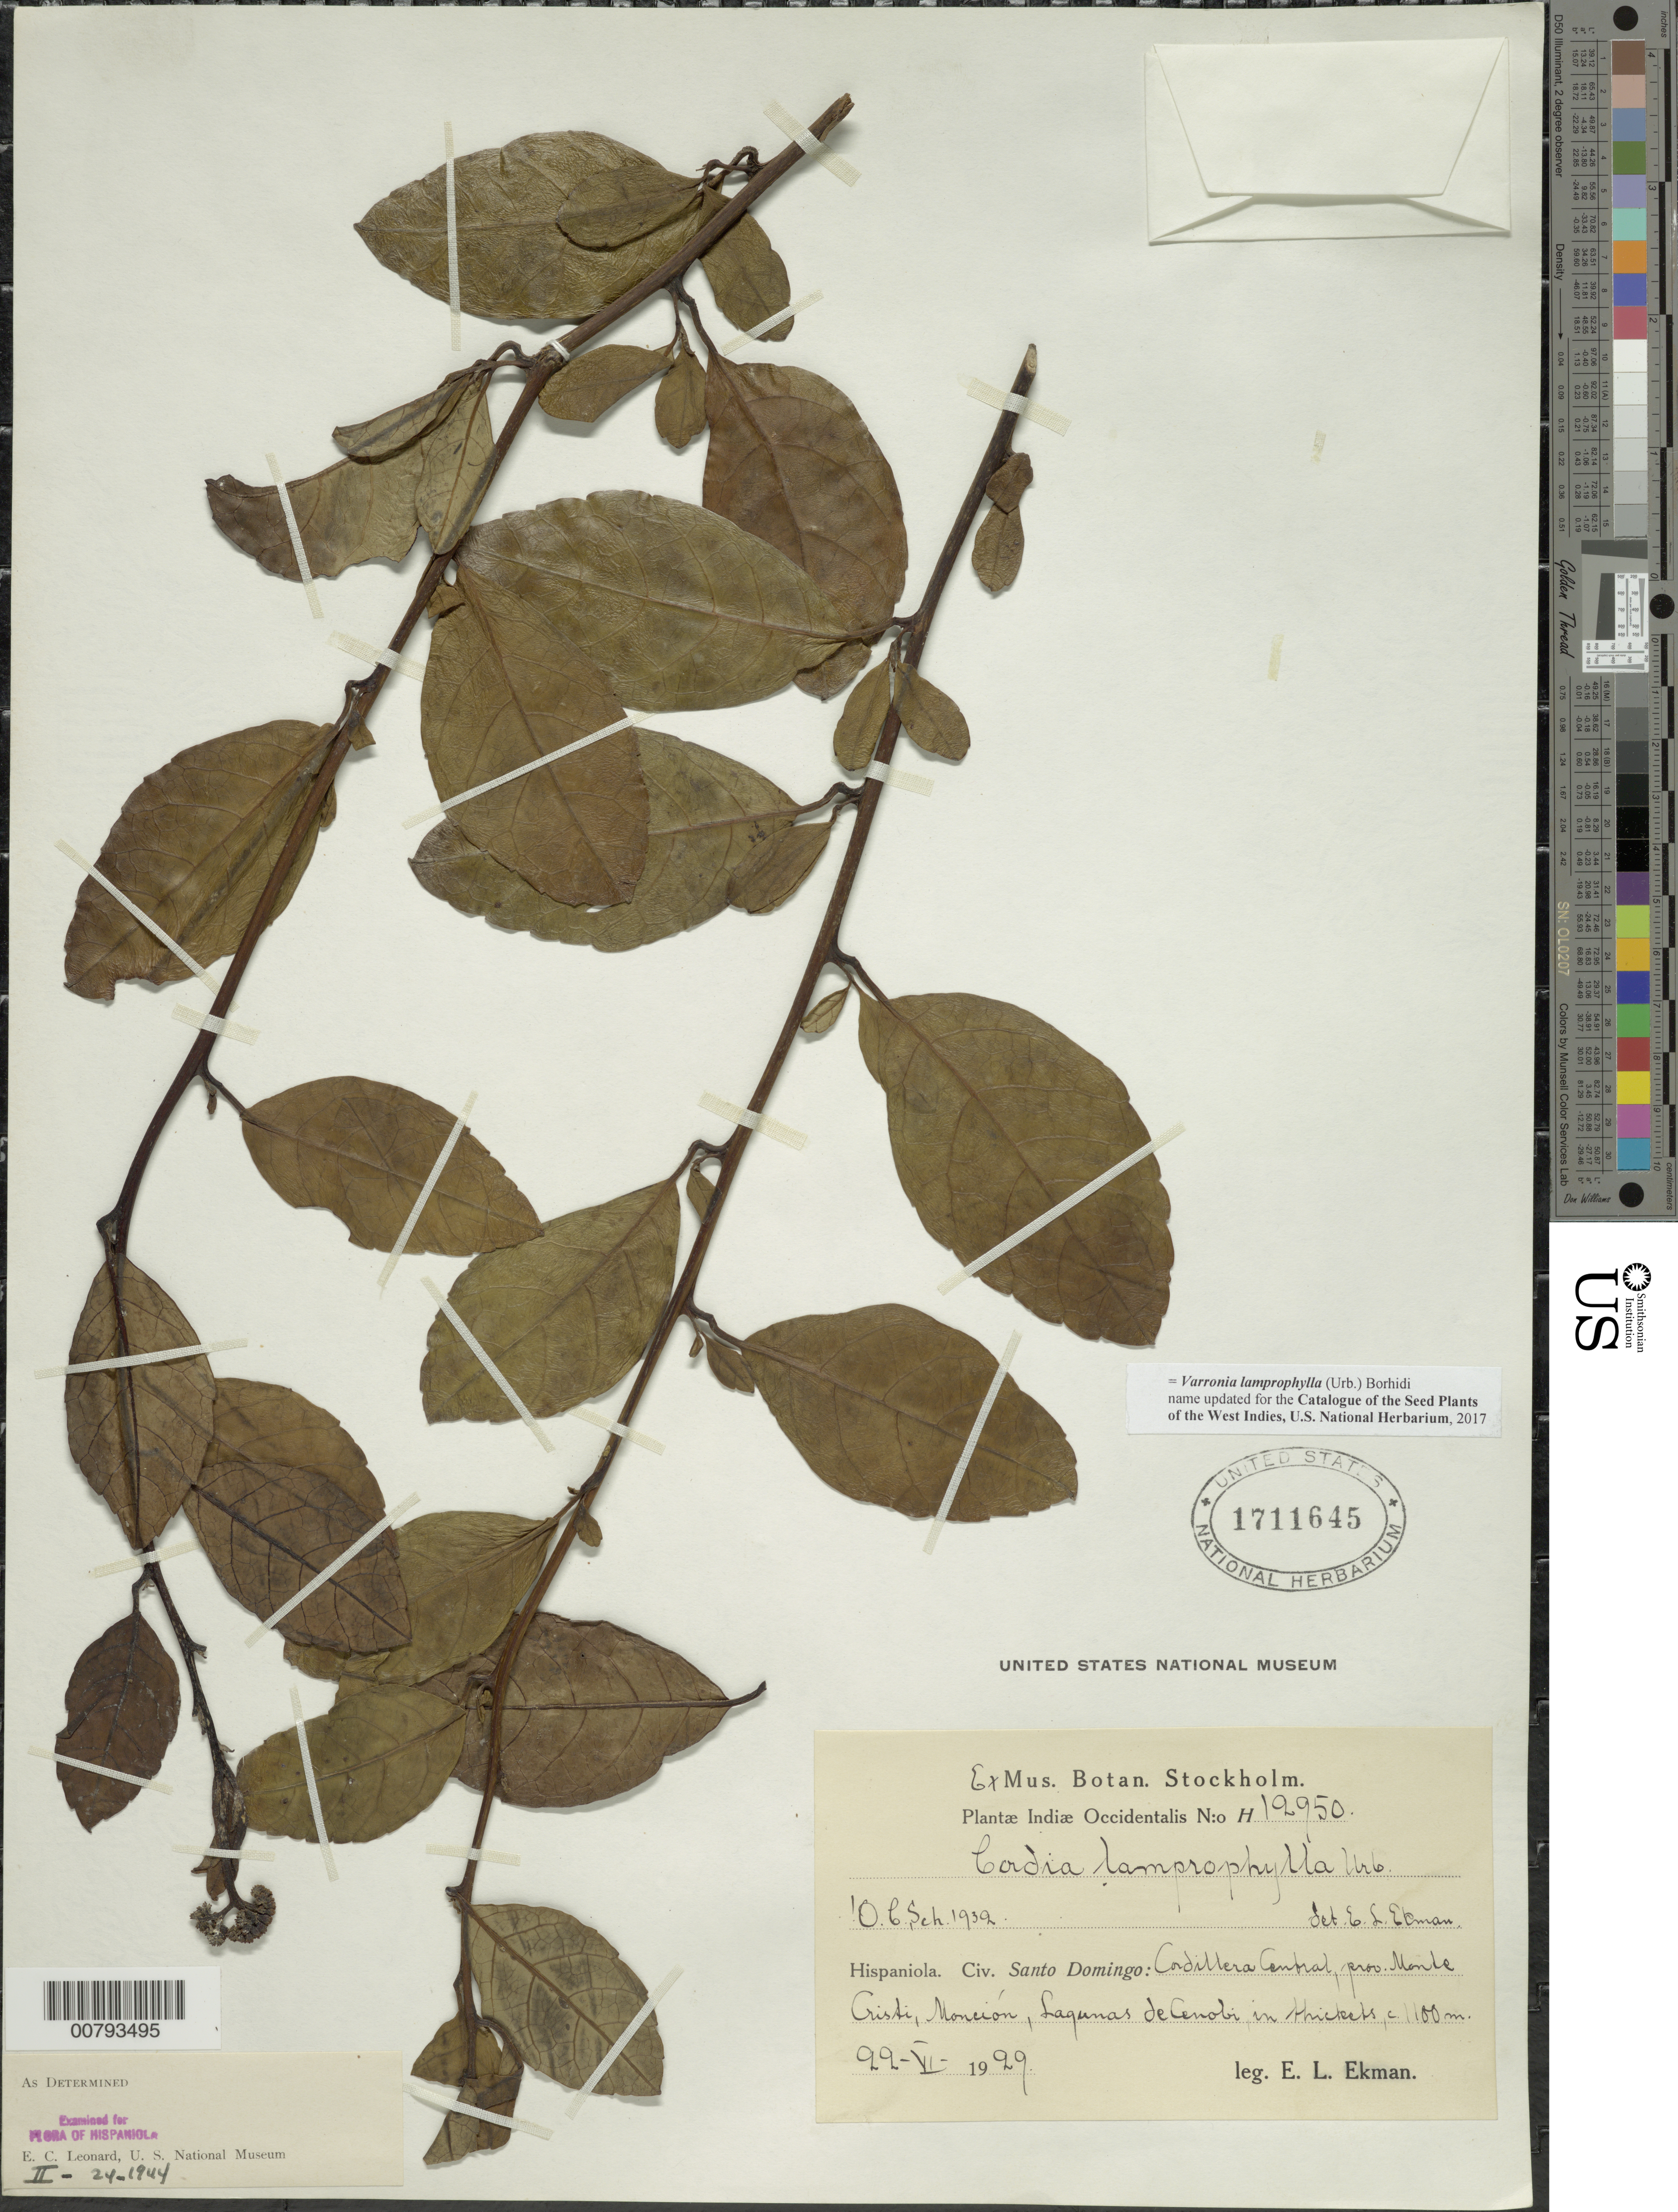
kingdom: Plantae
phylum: Tracheophyta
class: Magnoliopsida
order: Boraginales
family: Cordiaceae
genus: Varronia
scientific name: Varronia lamprophylla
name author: (Urb.) Borhidi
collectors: E. L. Ekman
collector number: H 12950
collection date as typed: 22 Jun 1929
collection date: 1929-06-22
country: Dominican Republic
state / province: Monte Cristi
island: Hispaniola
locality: Cordillera Central, Monción, Lagunas de Cenobi.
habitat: In thickets.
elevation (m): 1100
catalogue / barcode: US 1711645